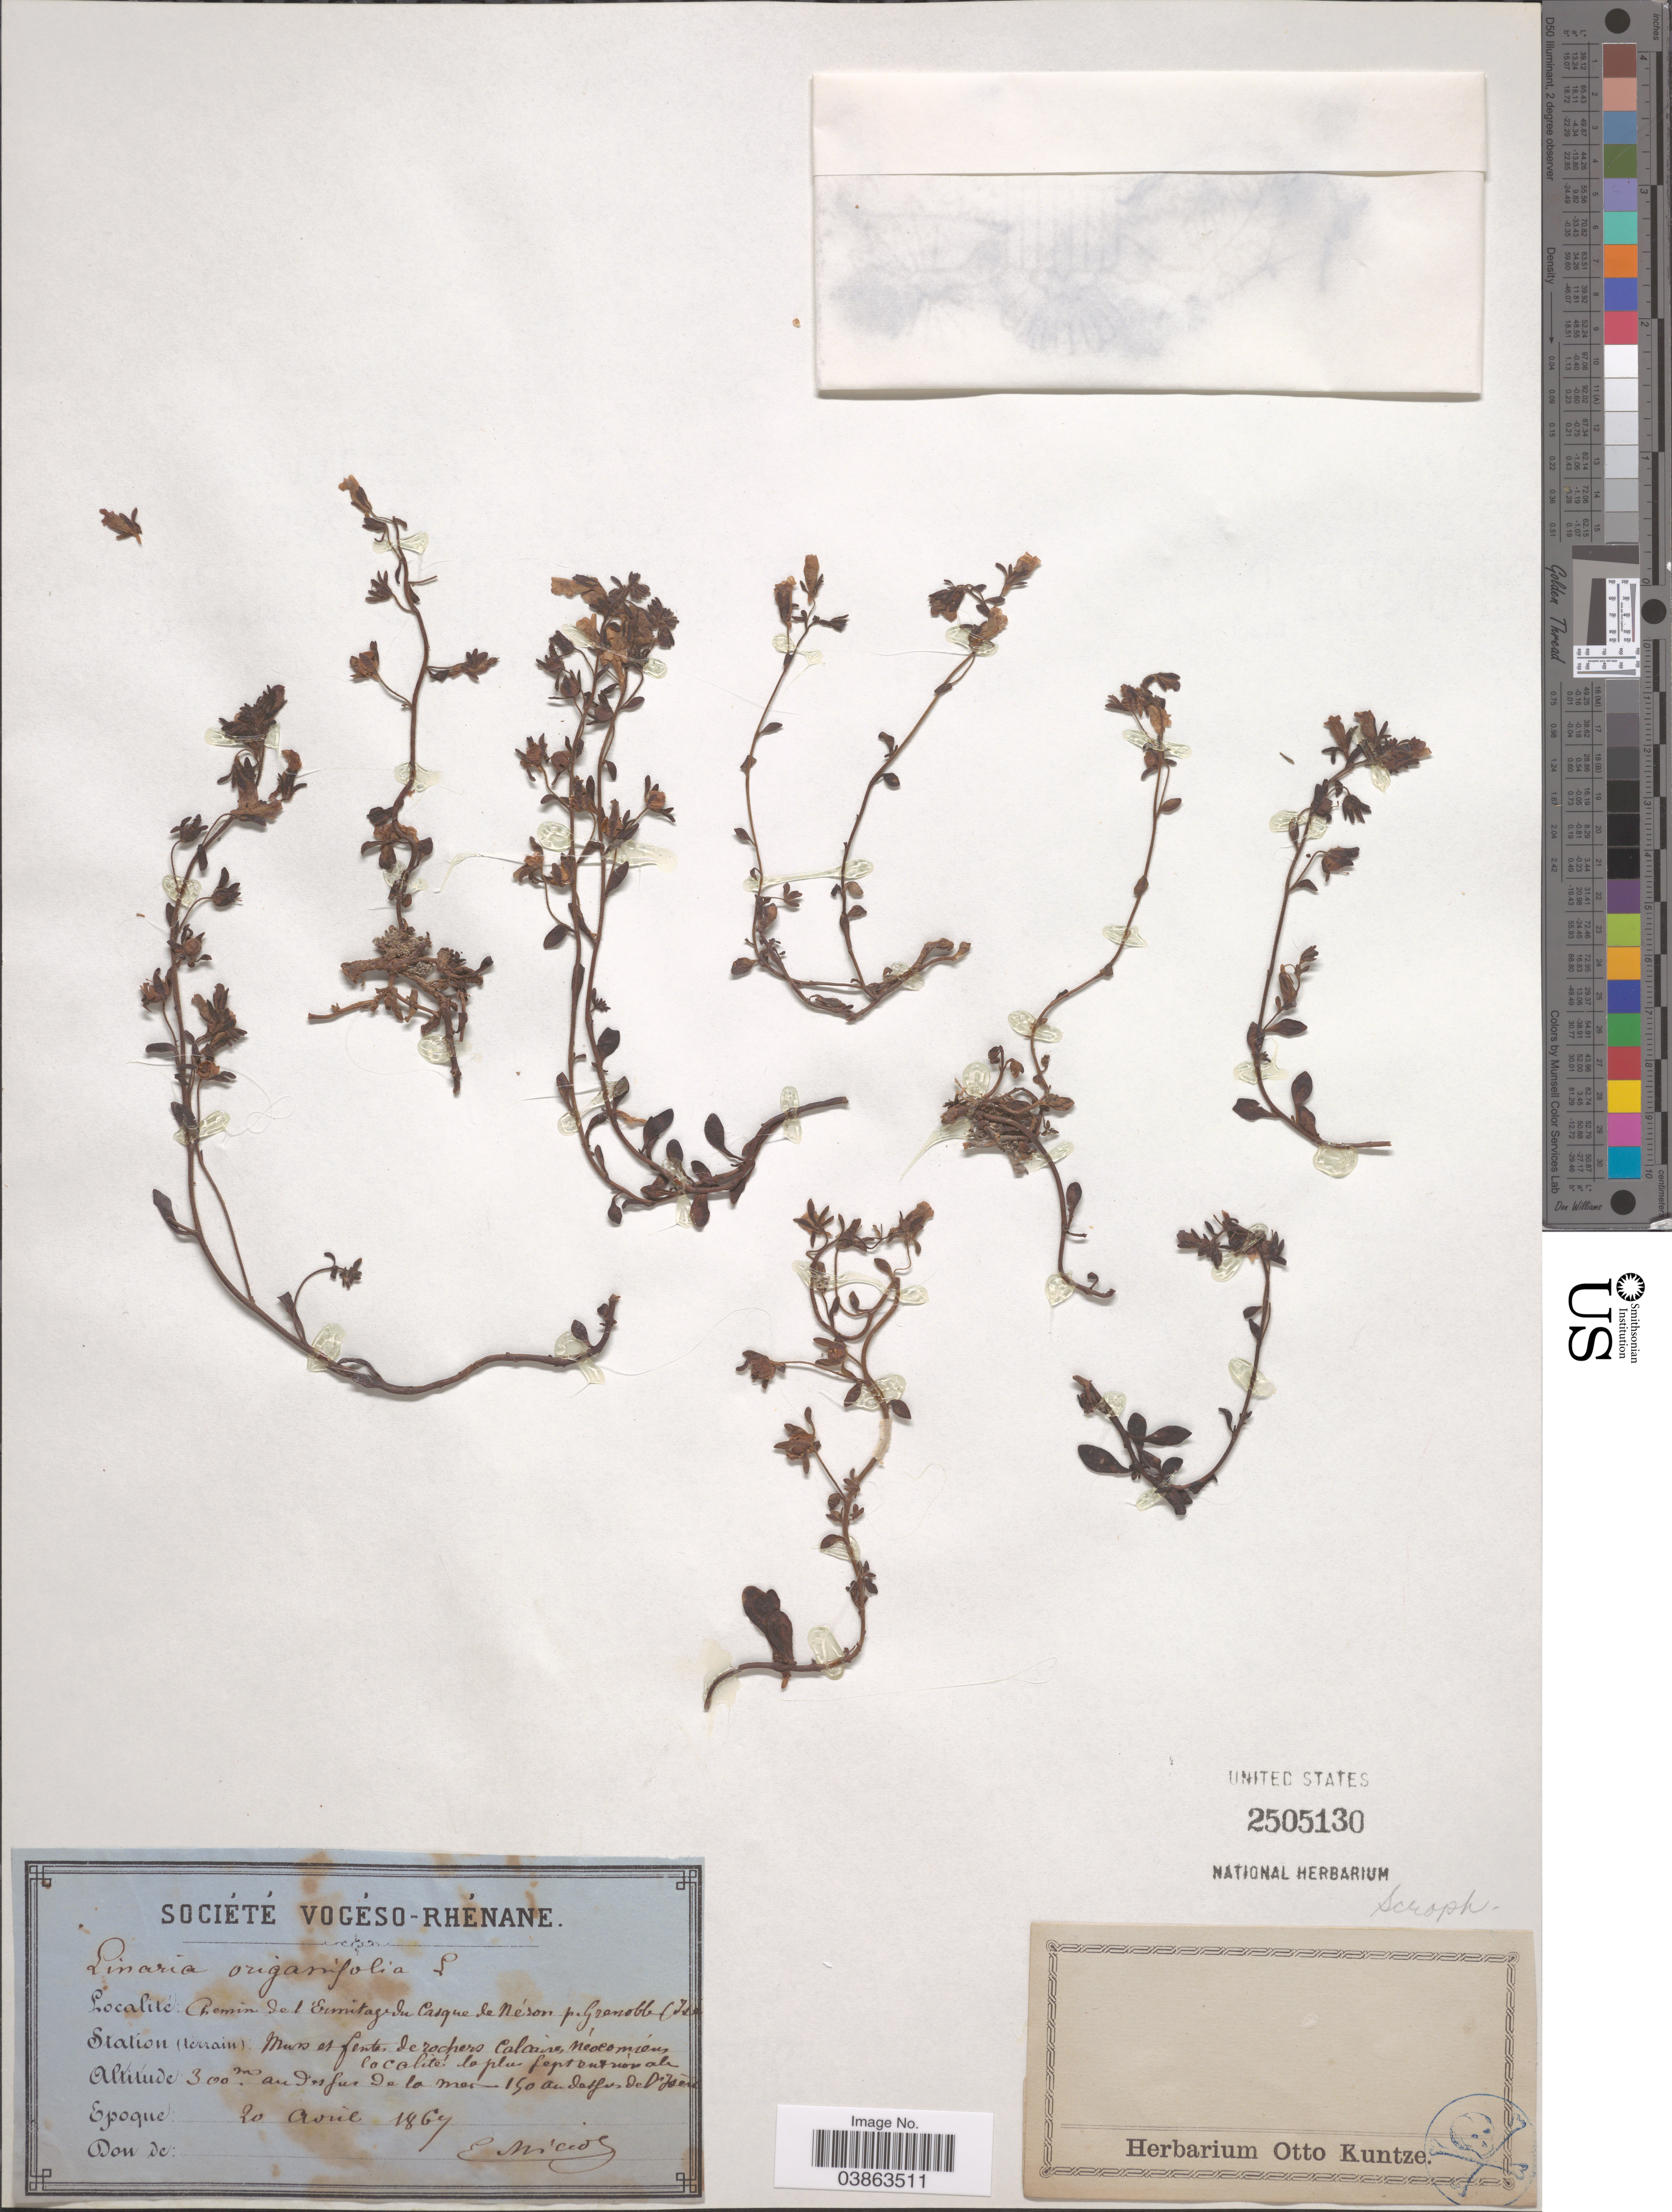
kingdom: Plantae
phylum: Tracheophyta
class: Magnoliopsida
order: Lamiales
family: Plantaginaceae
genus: Linaria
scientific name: Linaria origanifolia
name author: (L.) Chaz.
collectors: E. Miciol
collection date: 1867-04-20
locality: Station Murs et fonte de rochers calaire. [interpreted]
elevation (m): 300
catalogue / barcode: US 2505130